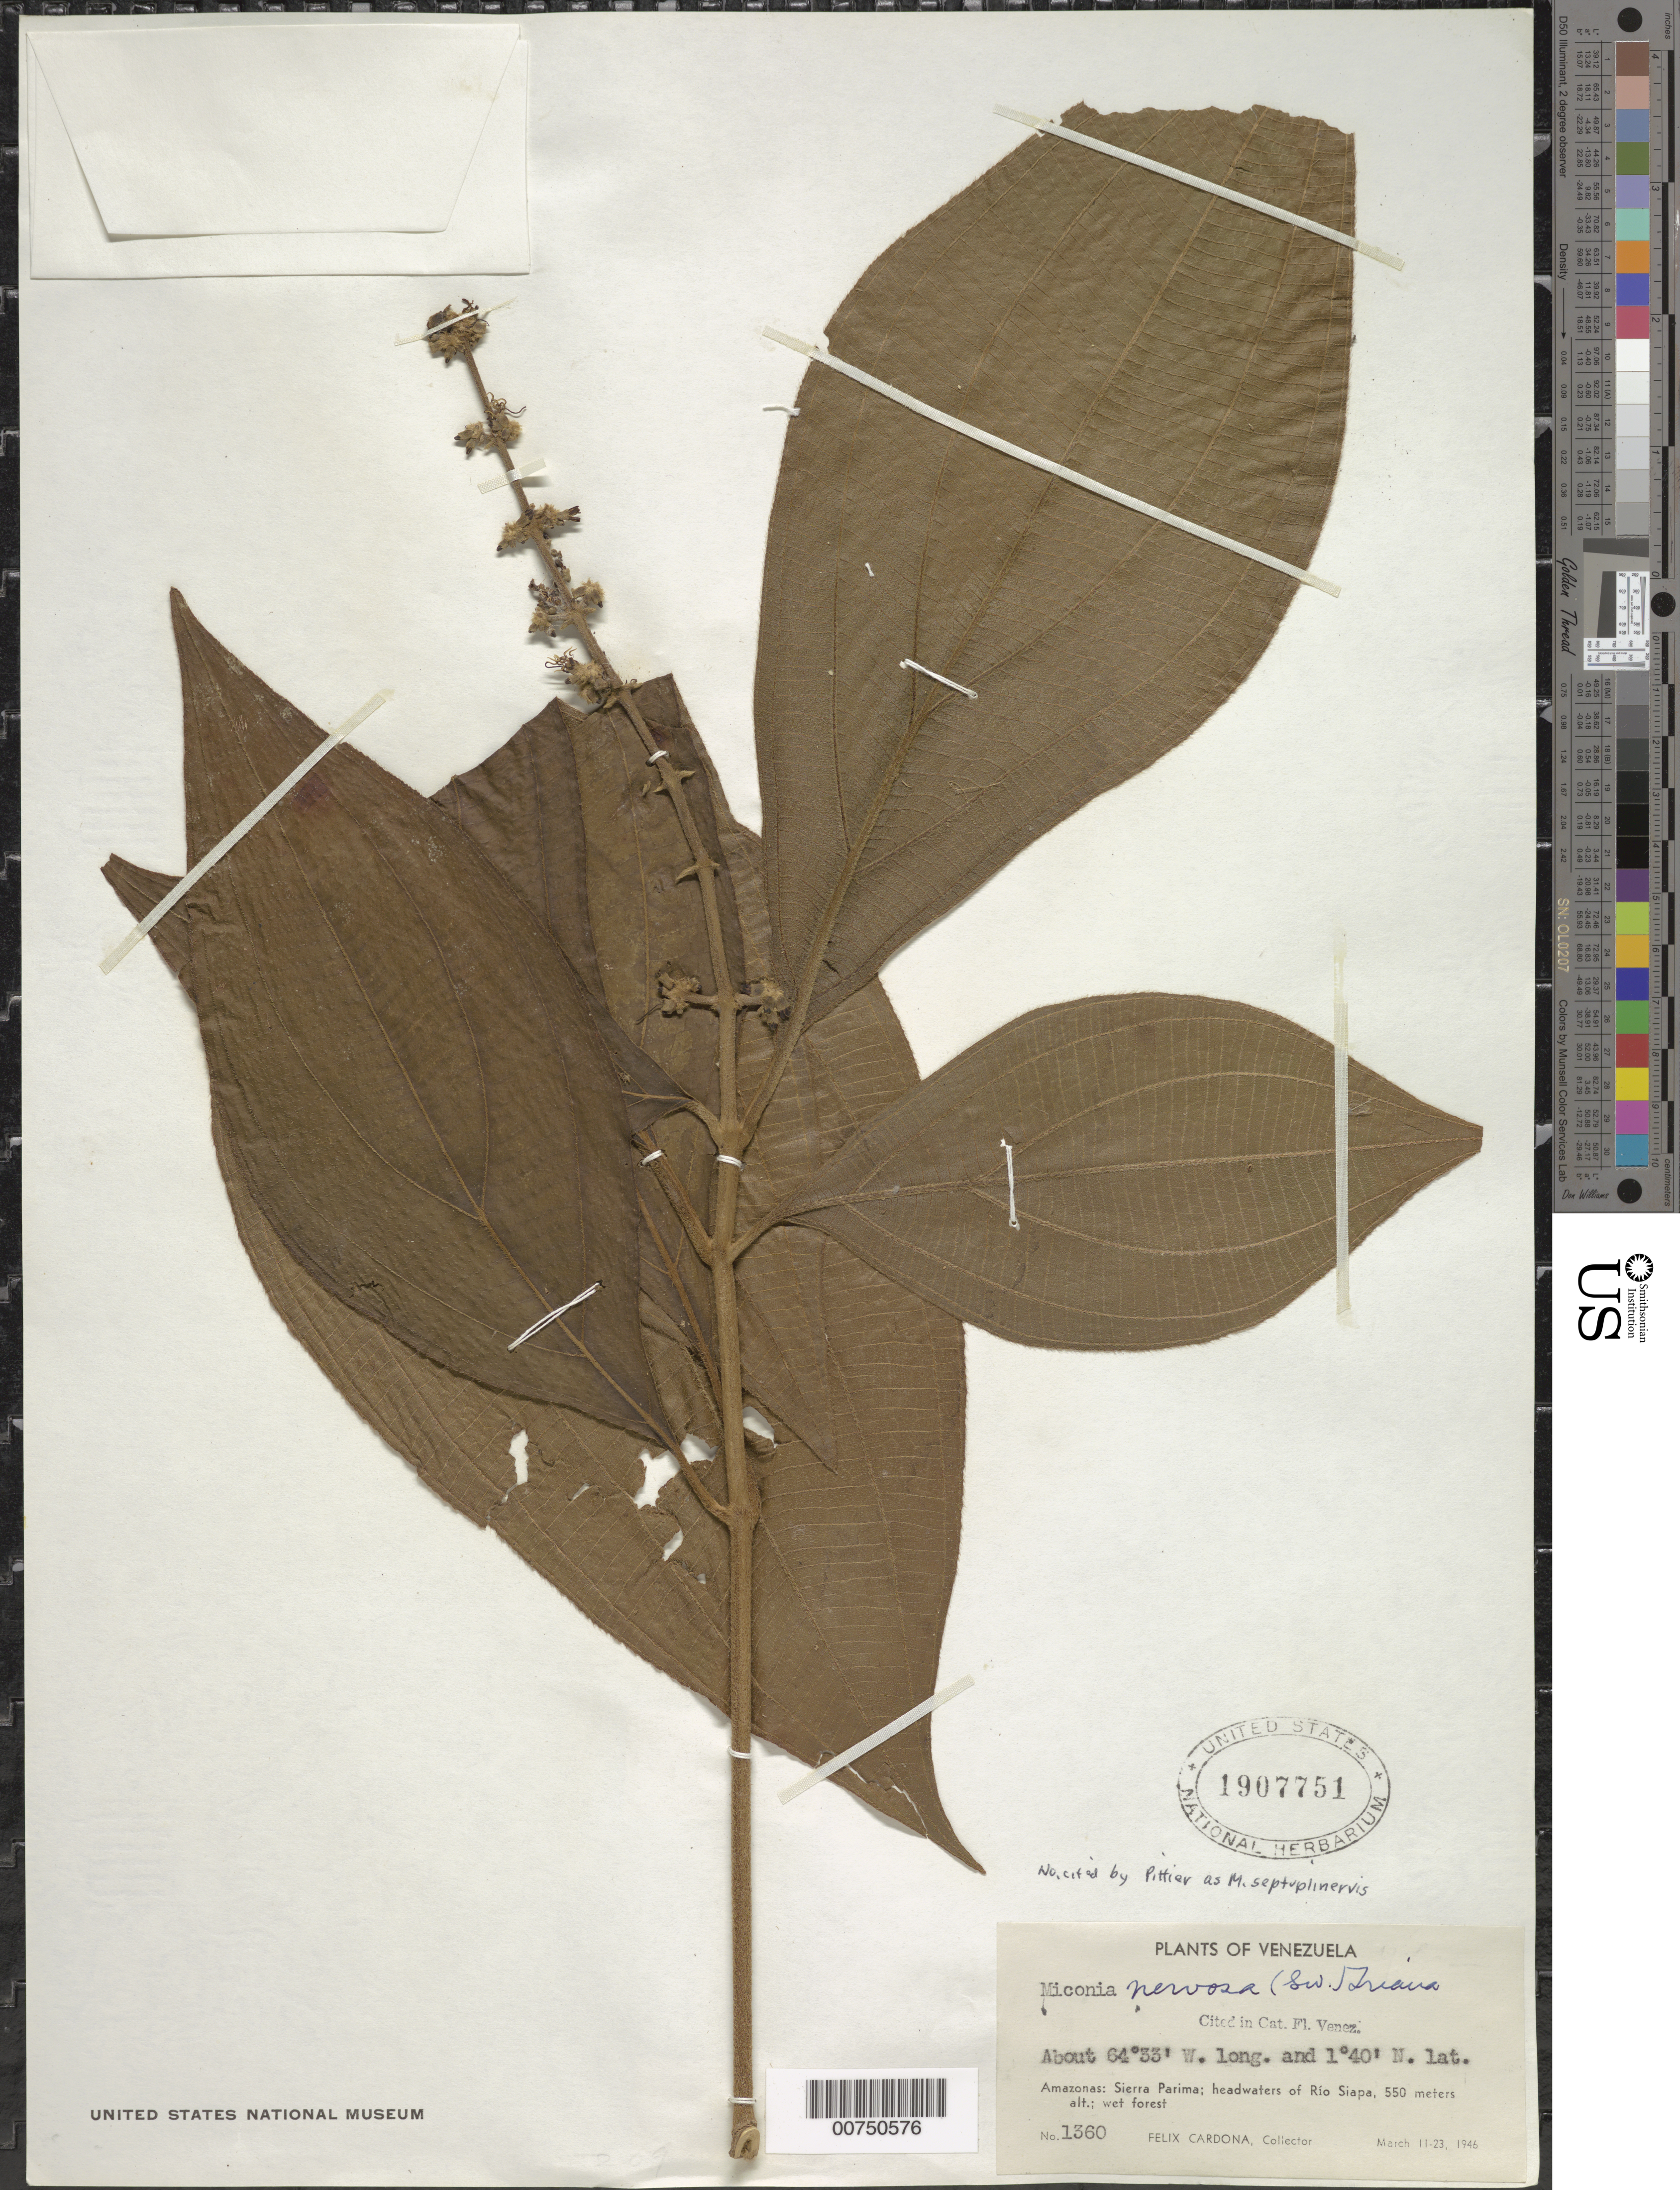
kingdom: Plantae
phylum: Tracheophyta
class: Magnoliopsida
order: Myrtales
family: Melastomataceae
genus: Miconia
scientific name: Miconia nervosa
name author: (Sm.) Triana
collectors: F. Cardona Puig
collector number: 1360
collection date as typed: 11-Mar-46 to 23-Mar-46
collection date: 1946-03-11/1946-03-23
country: Venezuela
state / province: Amazonas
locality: Sierra Parima, headwaters of Río Siapa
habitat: Wet forest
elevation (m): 550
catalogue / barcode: US 1907751